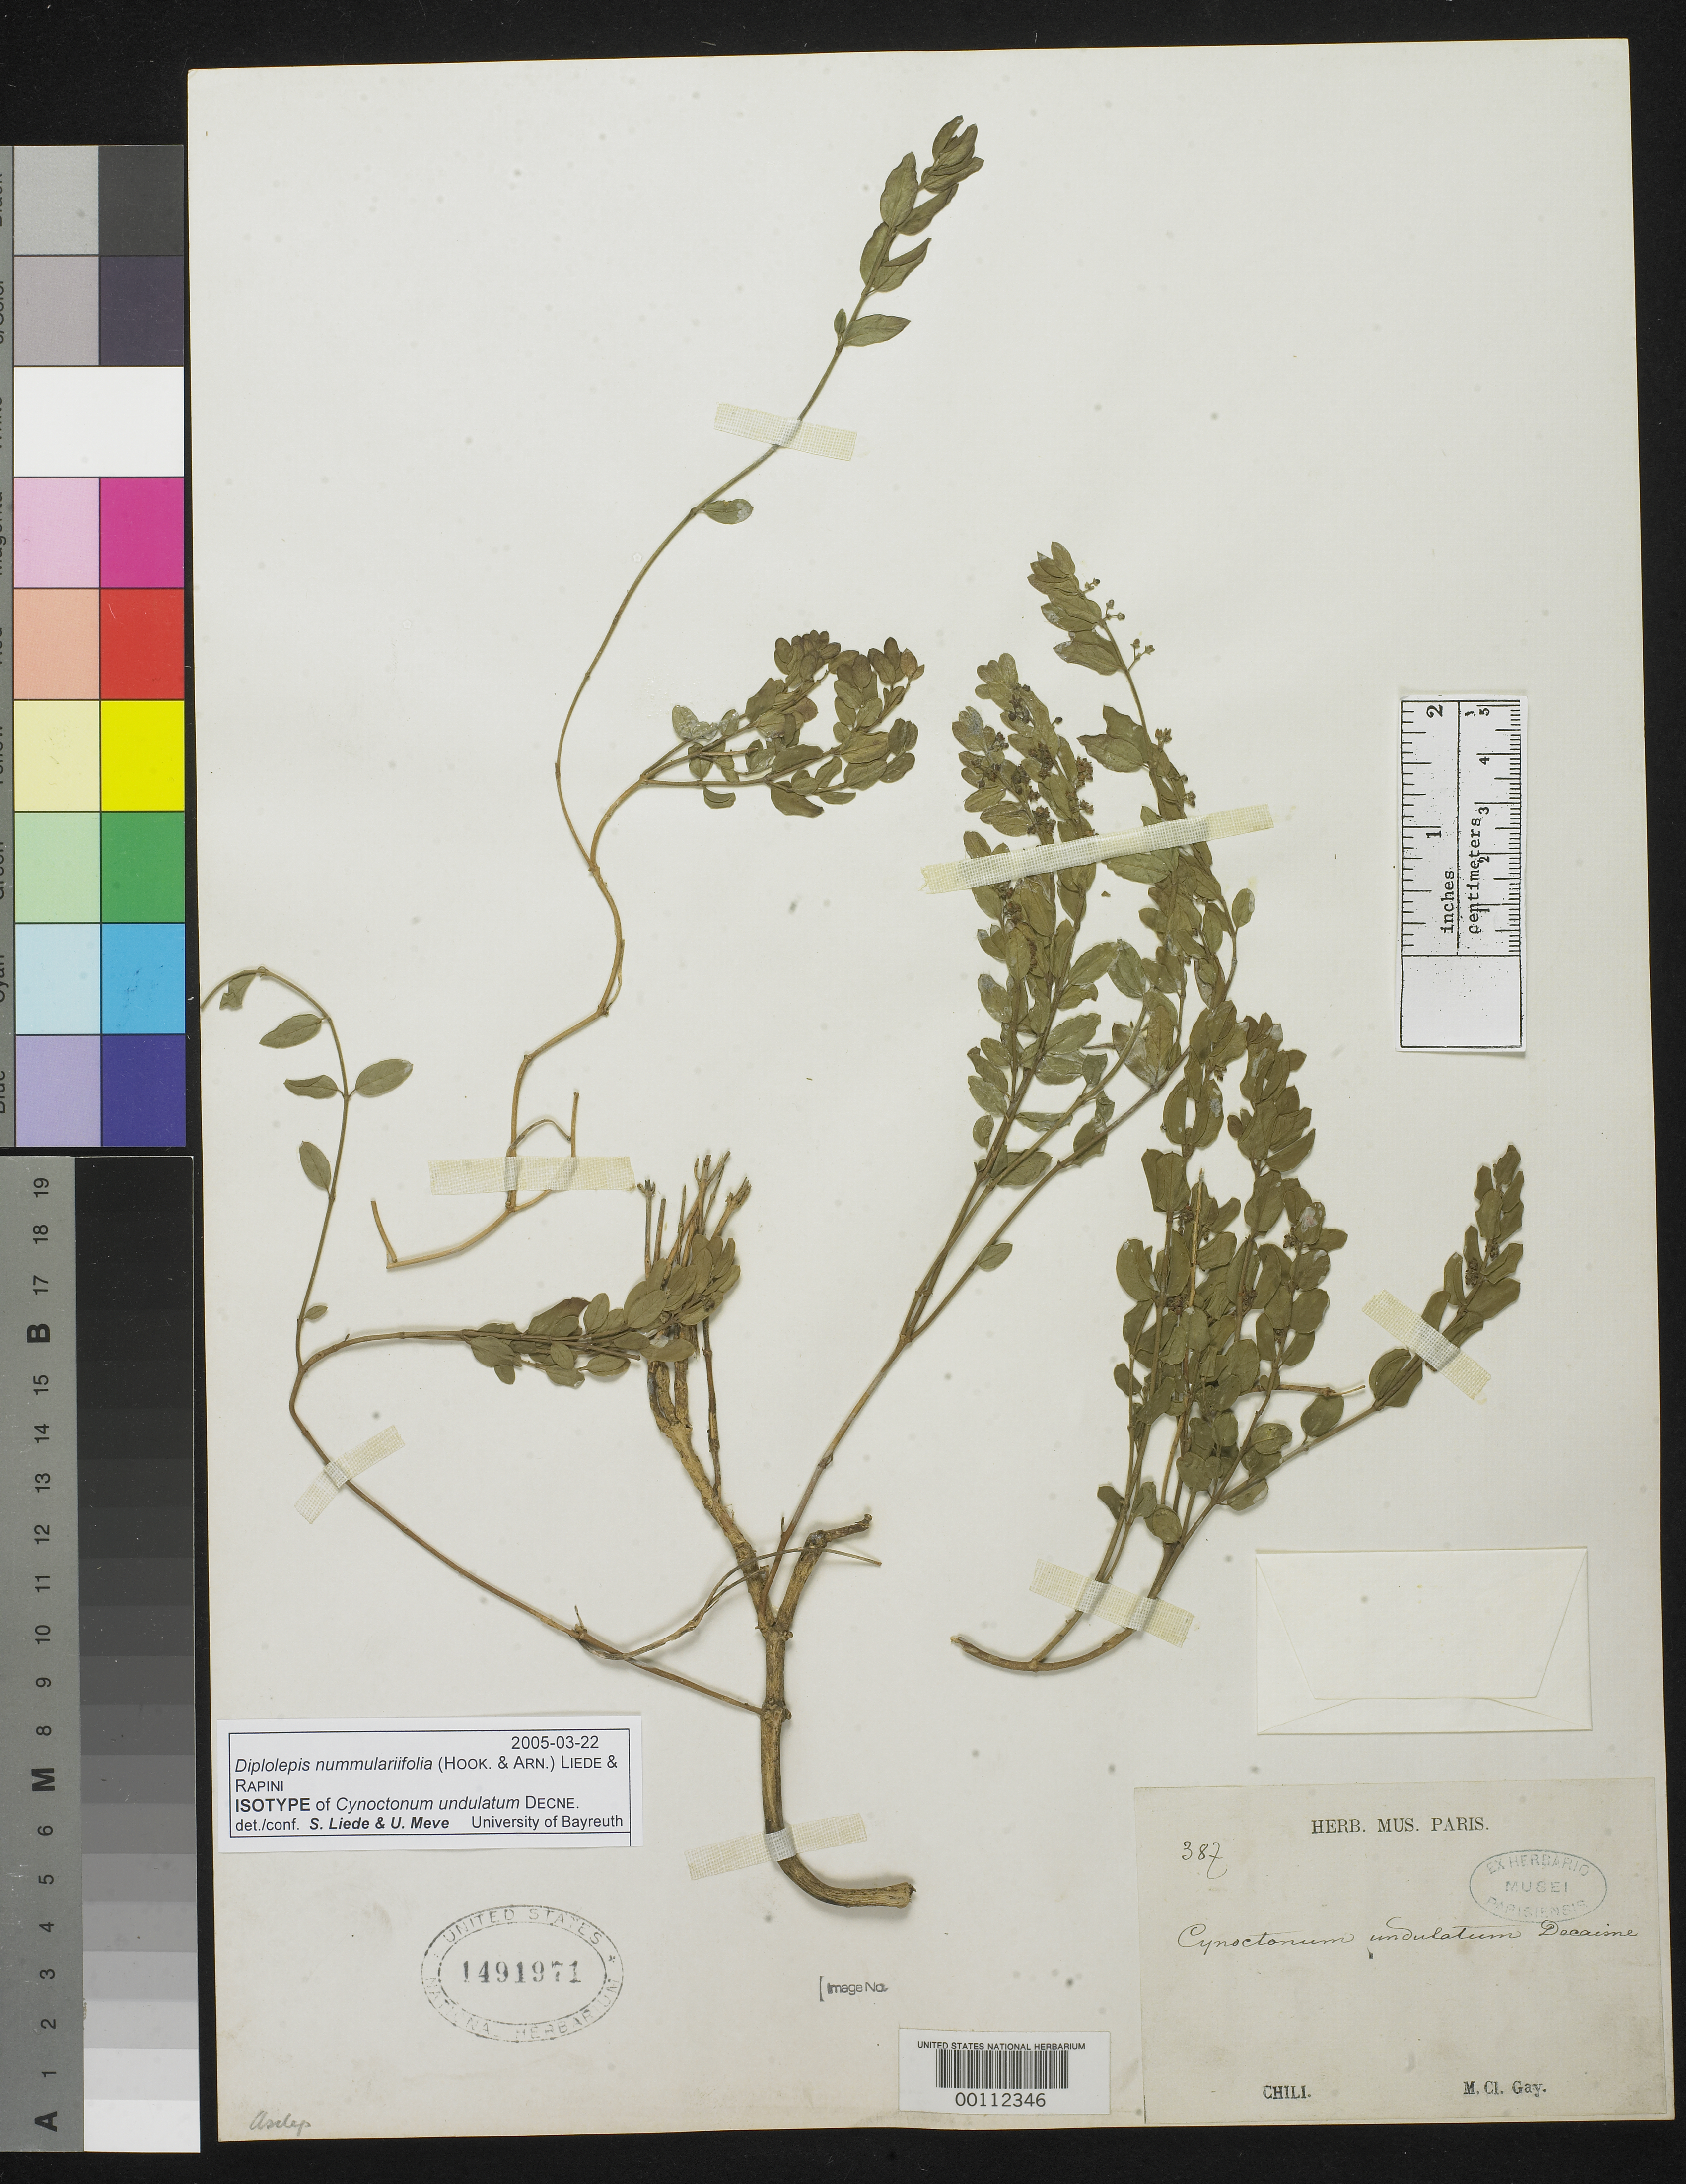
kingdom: Plantae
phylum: Tracheophyta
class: Magnoliopsida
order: Gentianales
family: Apocynaceae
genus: Cynoctonum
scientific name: Cynoctonum undulatum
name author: Decne. in DC.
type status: Isotype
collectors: C. Gay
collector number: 387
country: Chile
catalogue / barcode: US 1491971